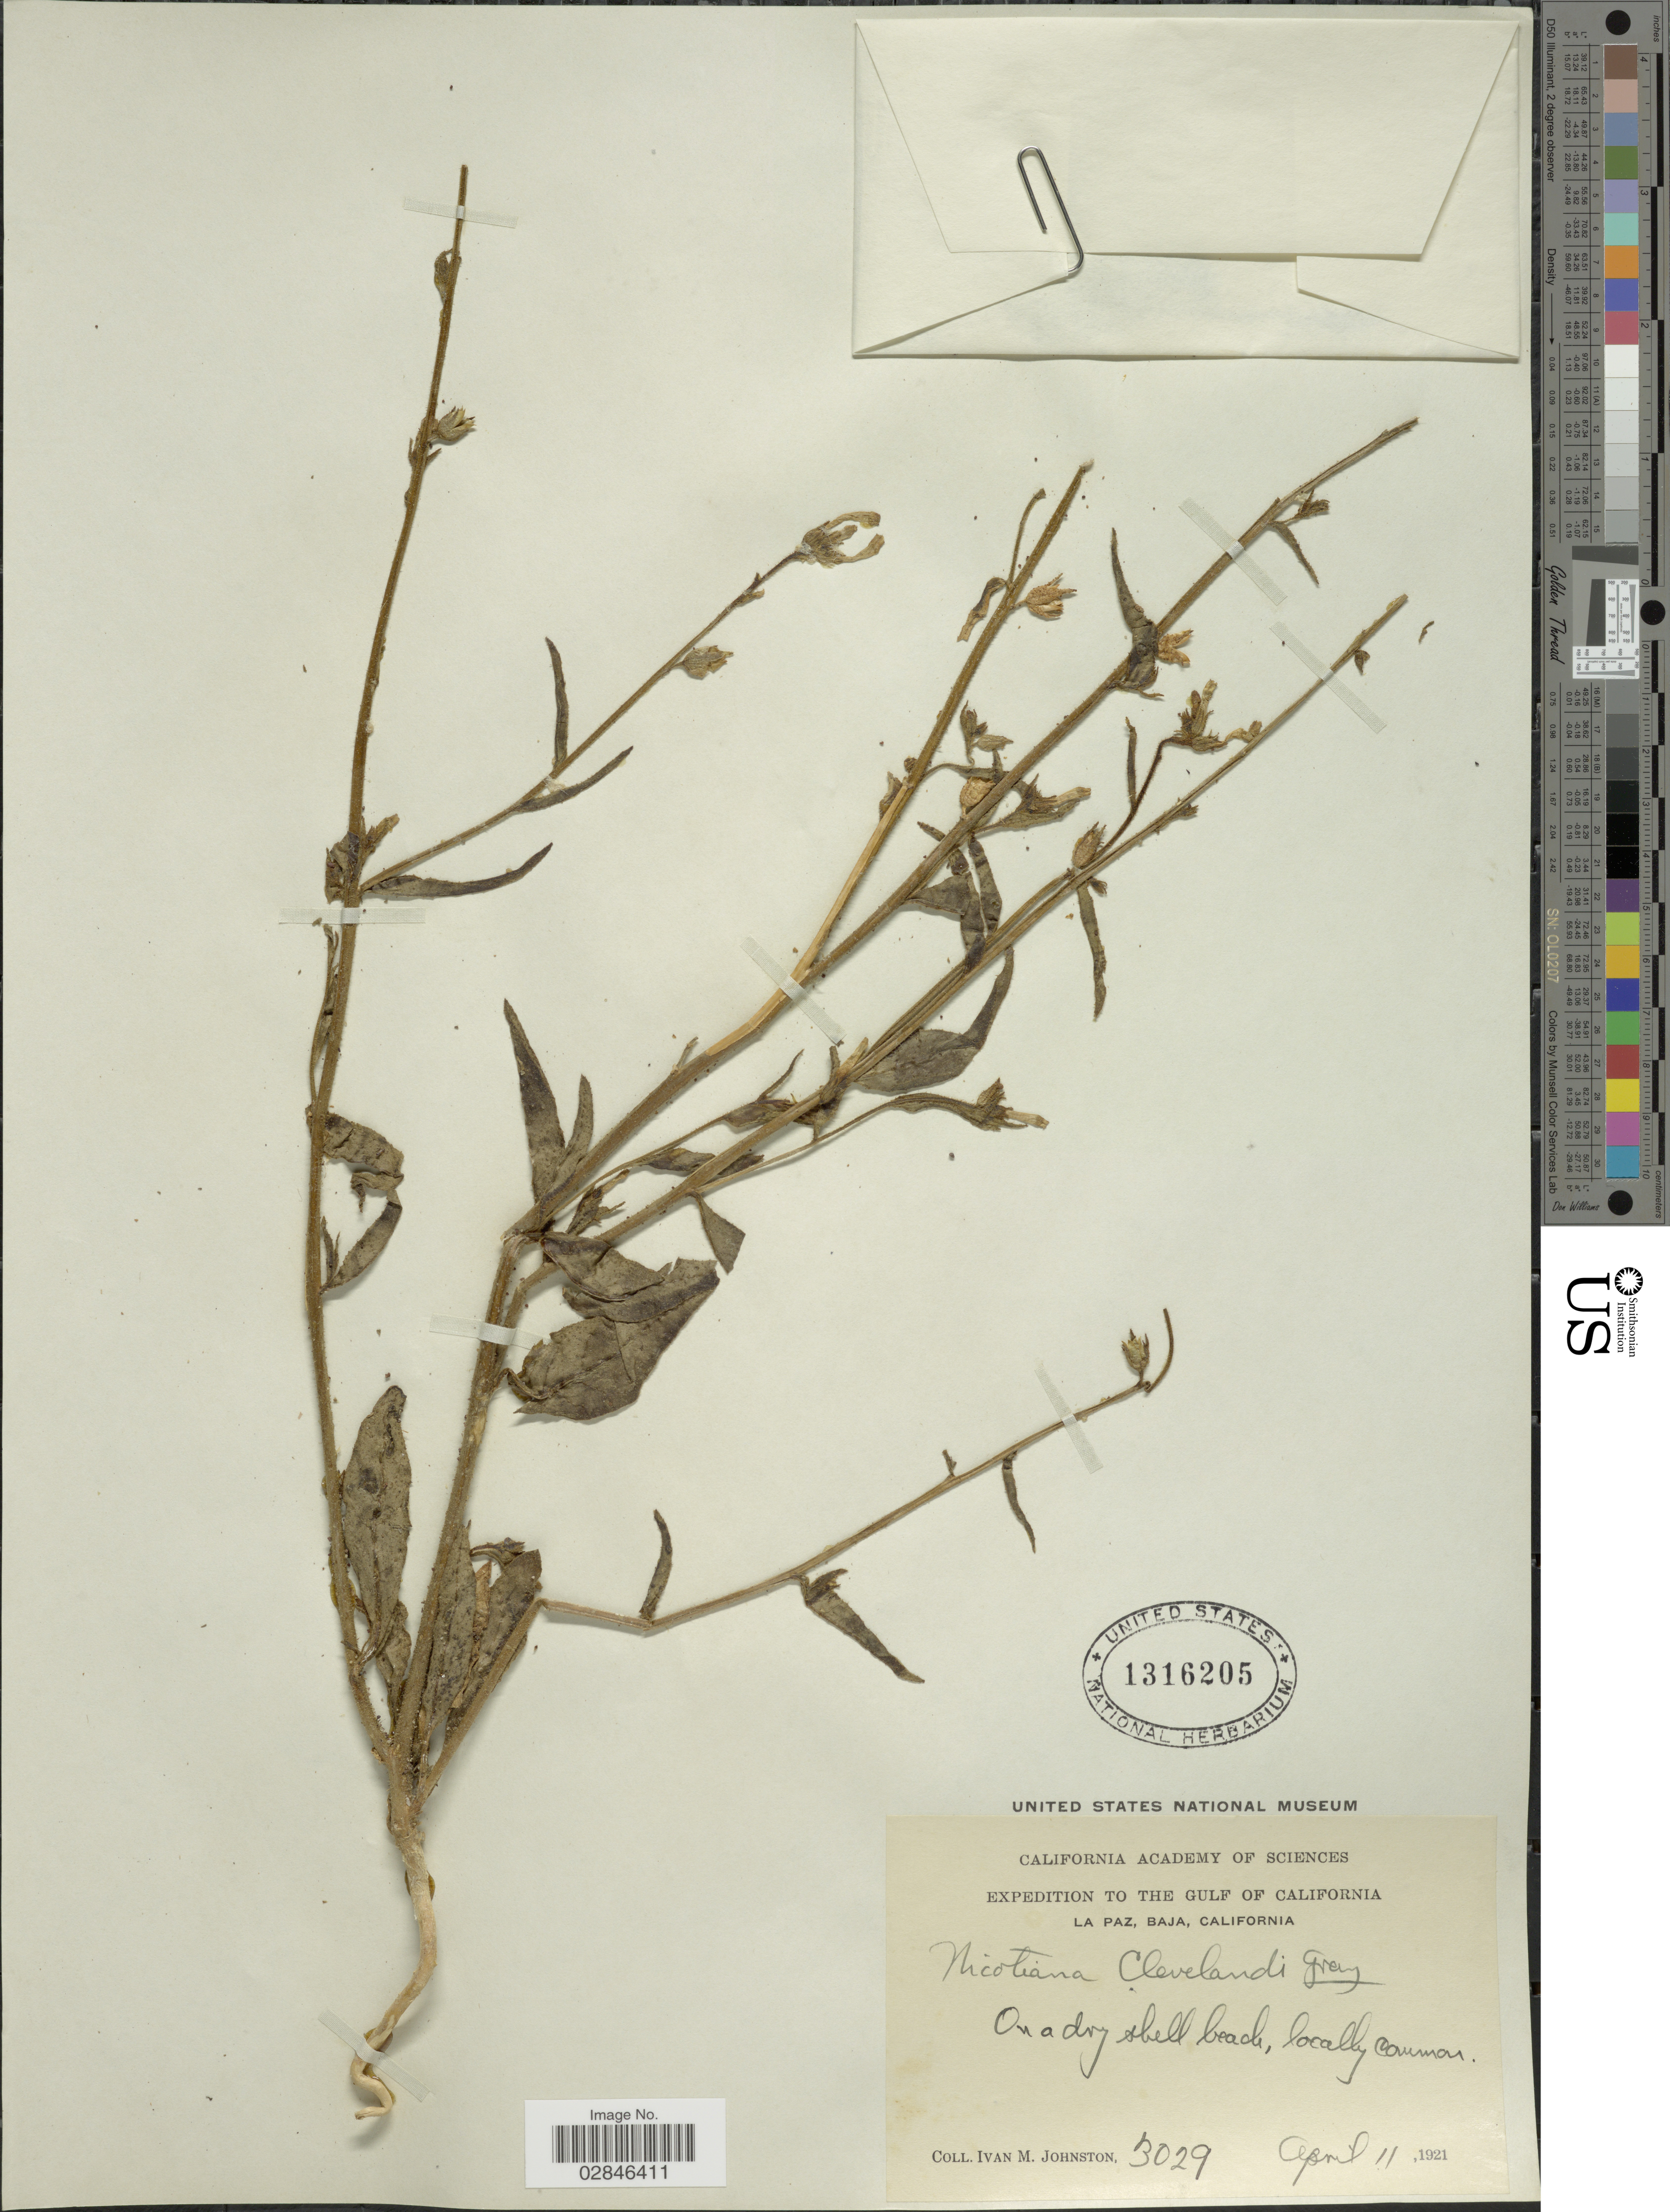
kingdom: Plantae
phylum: Tracheophyta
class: Magnoliopsida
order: Solanales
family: Solanaceae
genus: Nicotiana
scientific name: Nicotiana clevelandii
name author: A. Gray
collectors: I.M. Johnston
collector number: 3029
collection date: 1921-04-11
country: Mexico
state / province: Baja California Sur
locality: The Gulf of California, La Paz, Baja, California.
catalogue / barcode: US 1316205